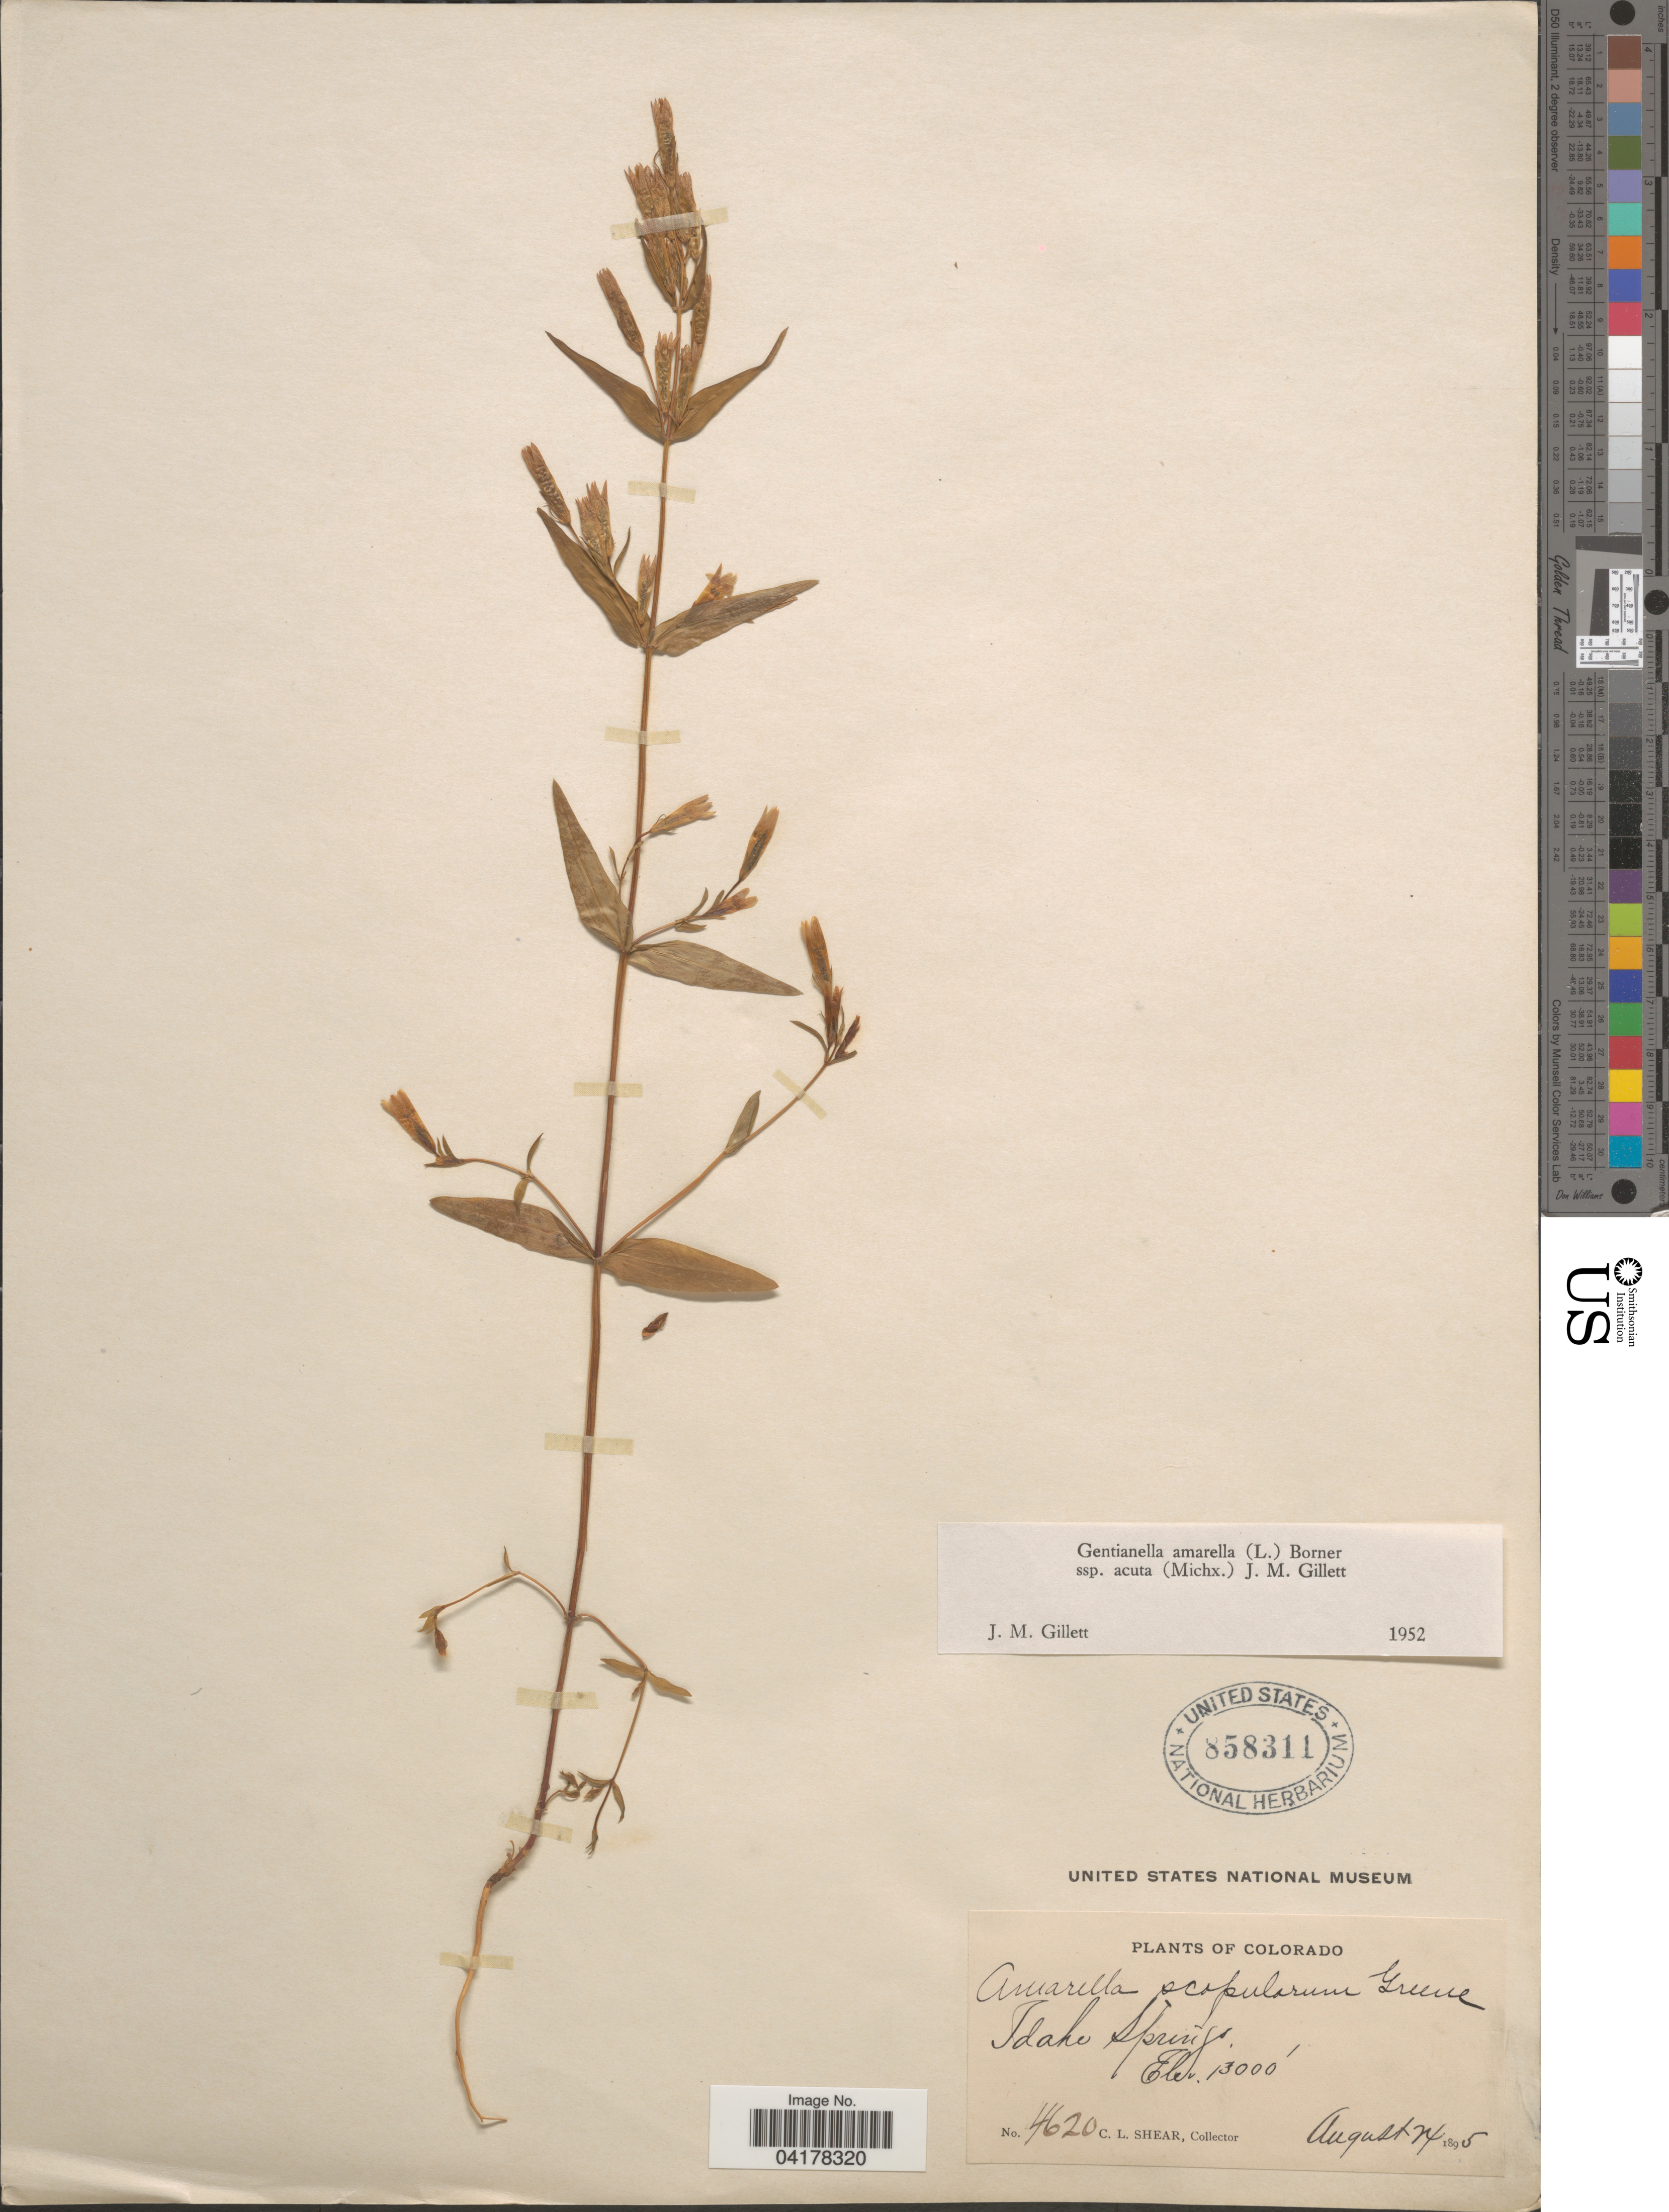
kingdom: Plantae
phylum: Tracheophyta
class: Magnoliopsida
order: Gentianales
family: Gentianaceae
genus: Gentianella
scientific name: Gentianella amarella subsp. acuta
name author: (Michx.) J.M. Gillett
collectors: C. L. Shear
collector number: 4620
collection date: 1895-08-24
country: United States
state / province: Colorado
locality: Idaho Springs.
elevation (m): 3962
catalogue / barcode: US 858311